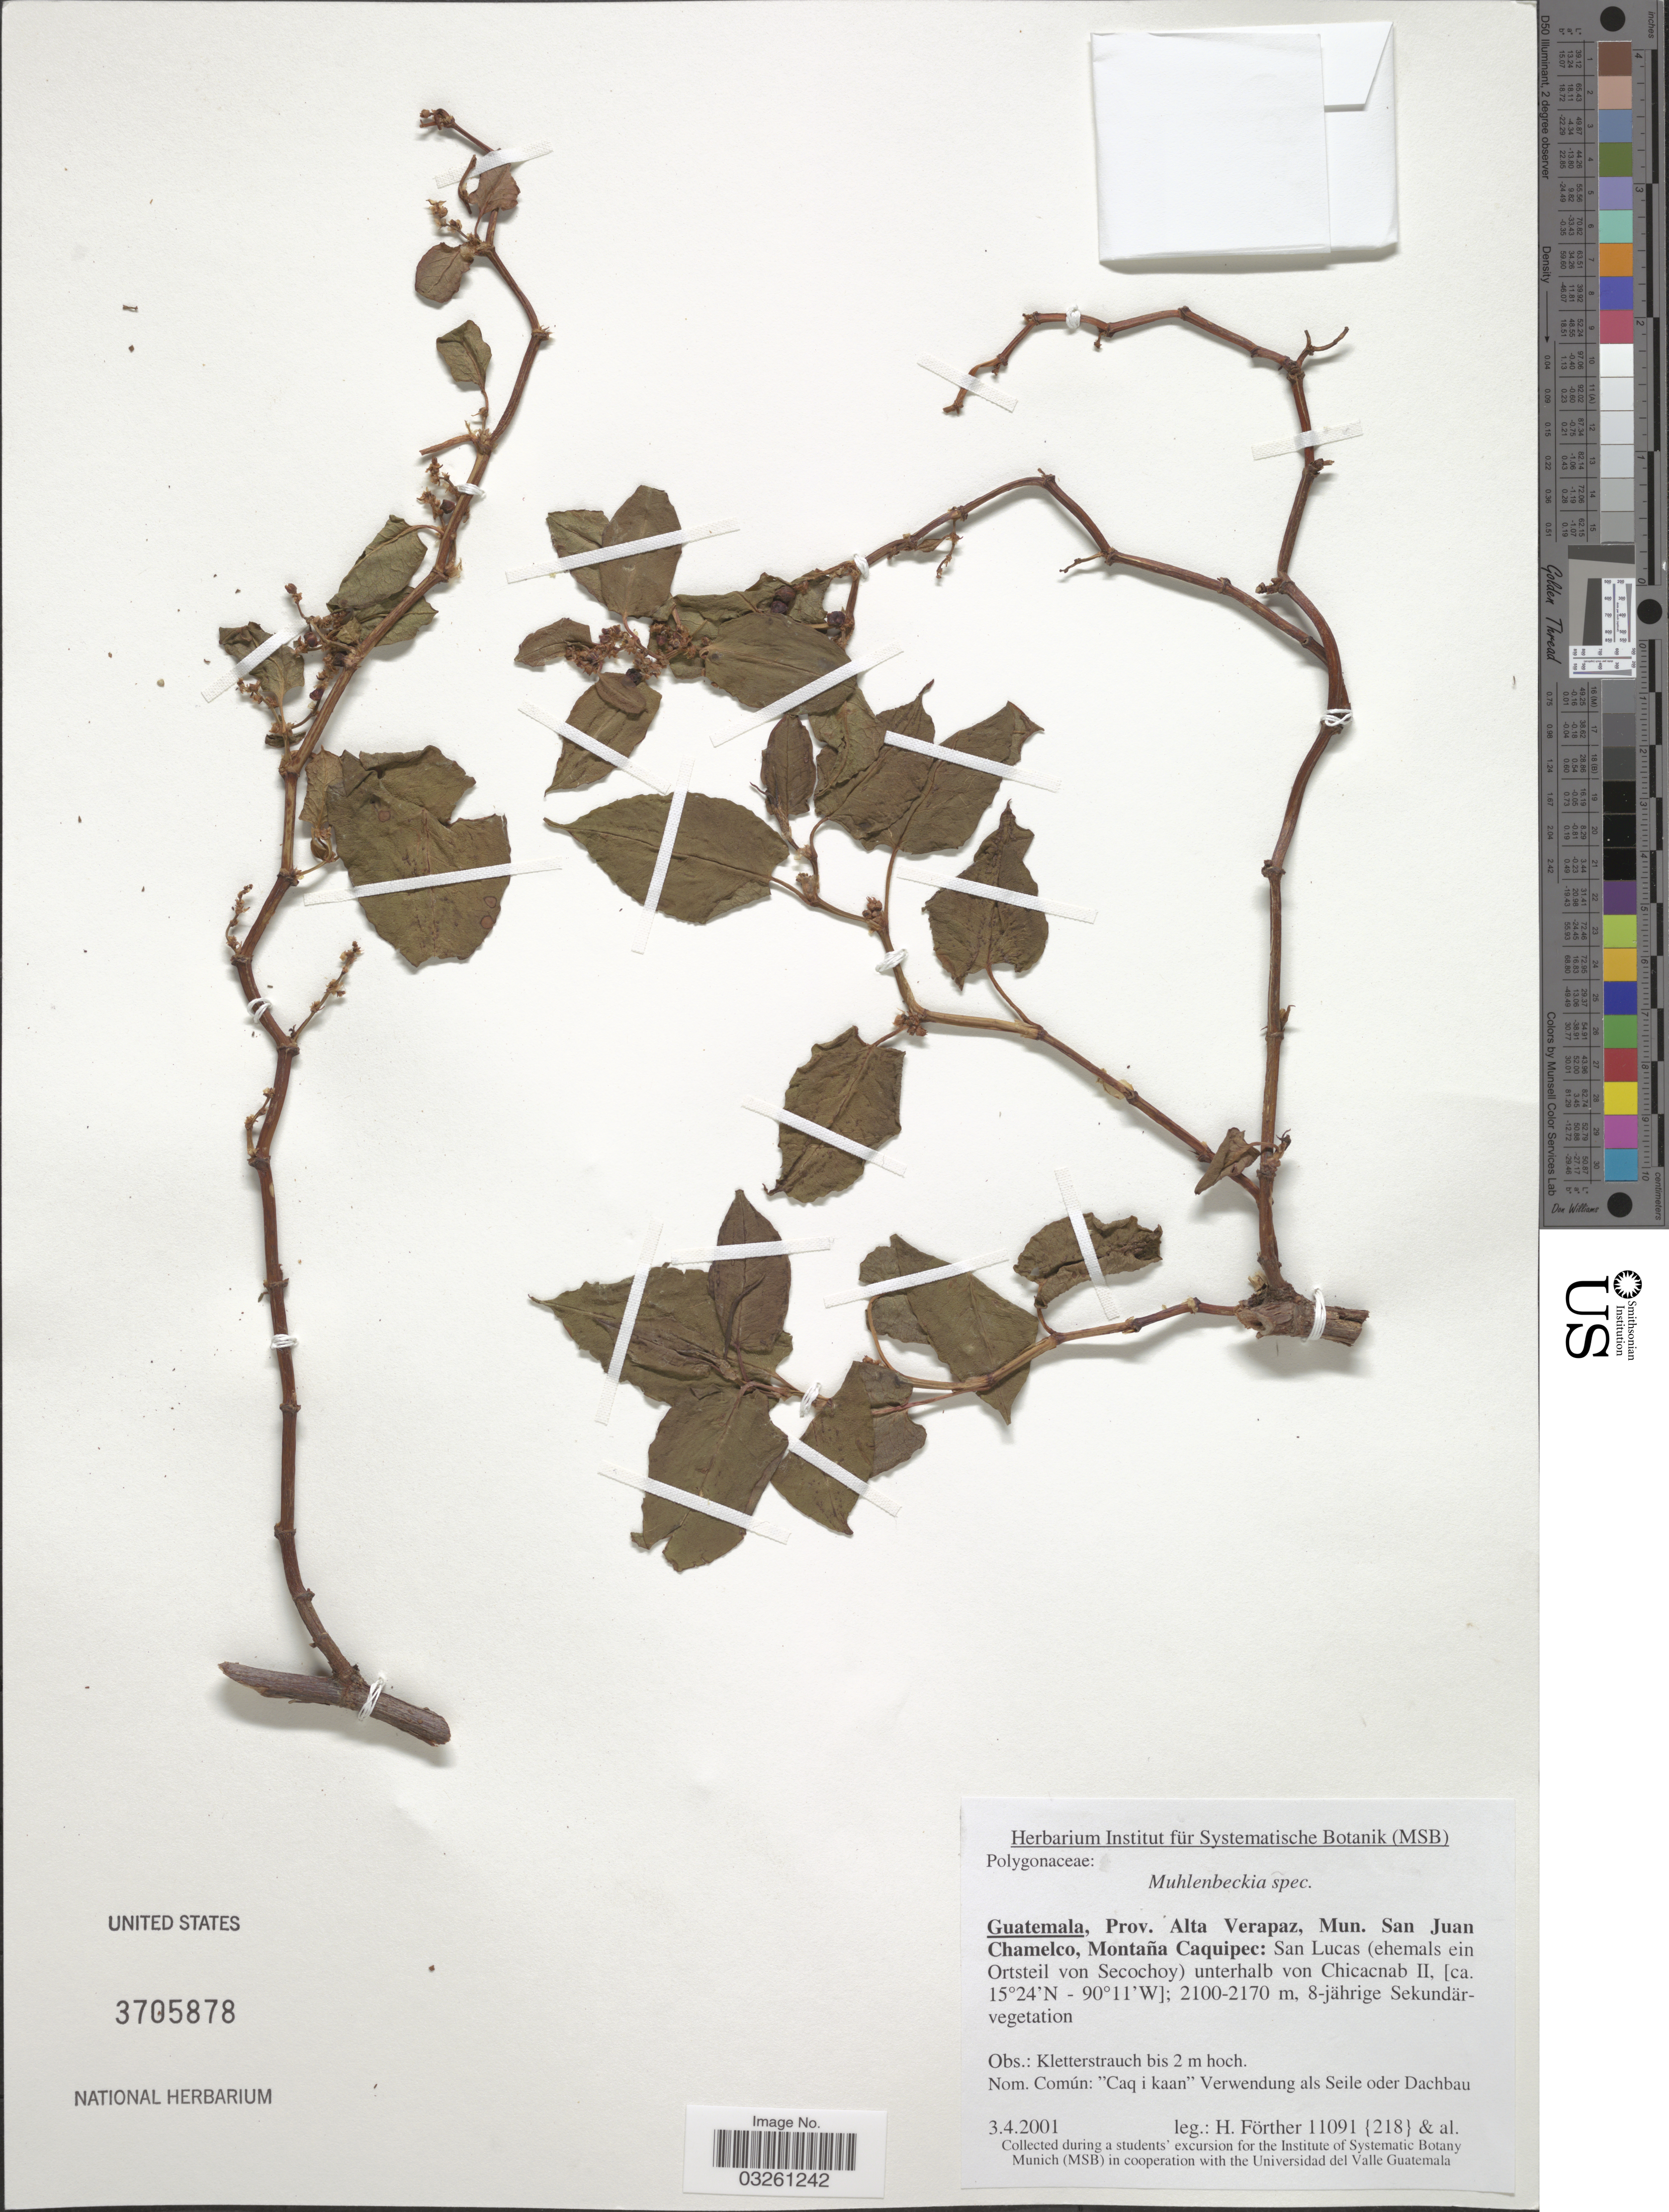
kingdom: Plantae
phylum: Tracheophyta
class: Magnoliopsida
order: Caryophyllales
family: Polygonaceae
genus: Muehlenbeckia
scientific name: Muehlenbeckia sp.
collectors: H. Förther & et al.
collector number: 11091 {218}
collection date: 2001-04-03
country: Guatemala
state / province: Alta Verapaz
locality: Mun. San Juan Chamelco, Montaña Caquipec: San Lucas (ehemals ein Ortsteil von Secochoy) unterhalb von Chicacnab II.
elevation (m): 2100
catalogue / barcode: US 3705878